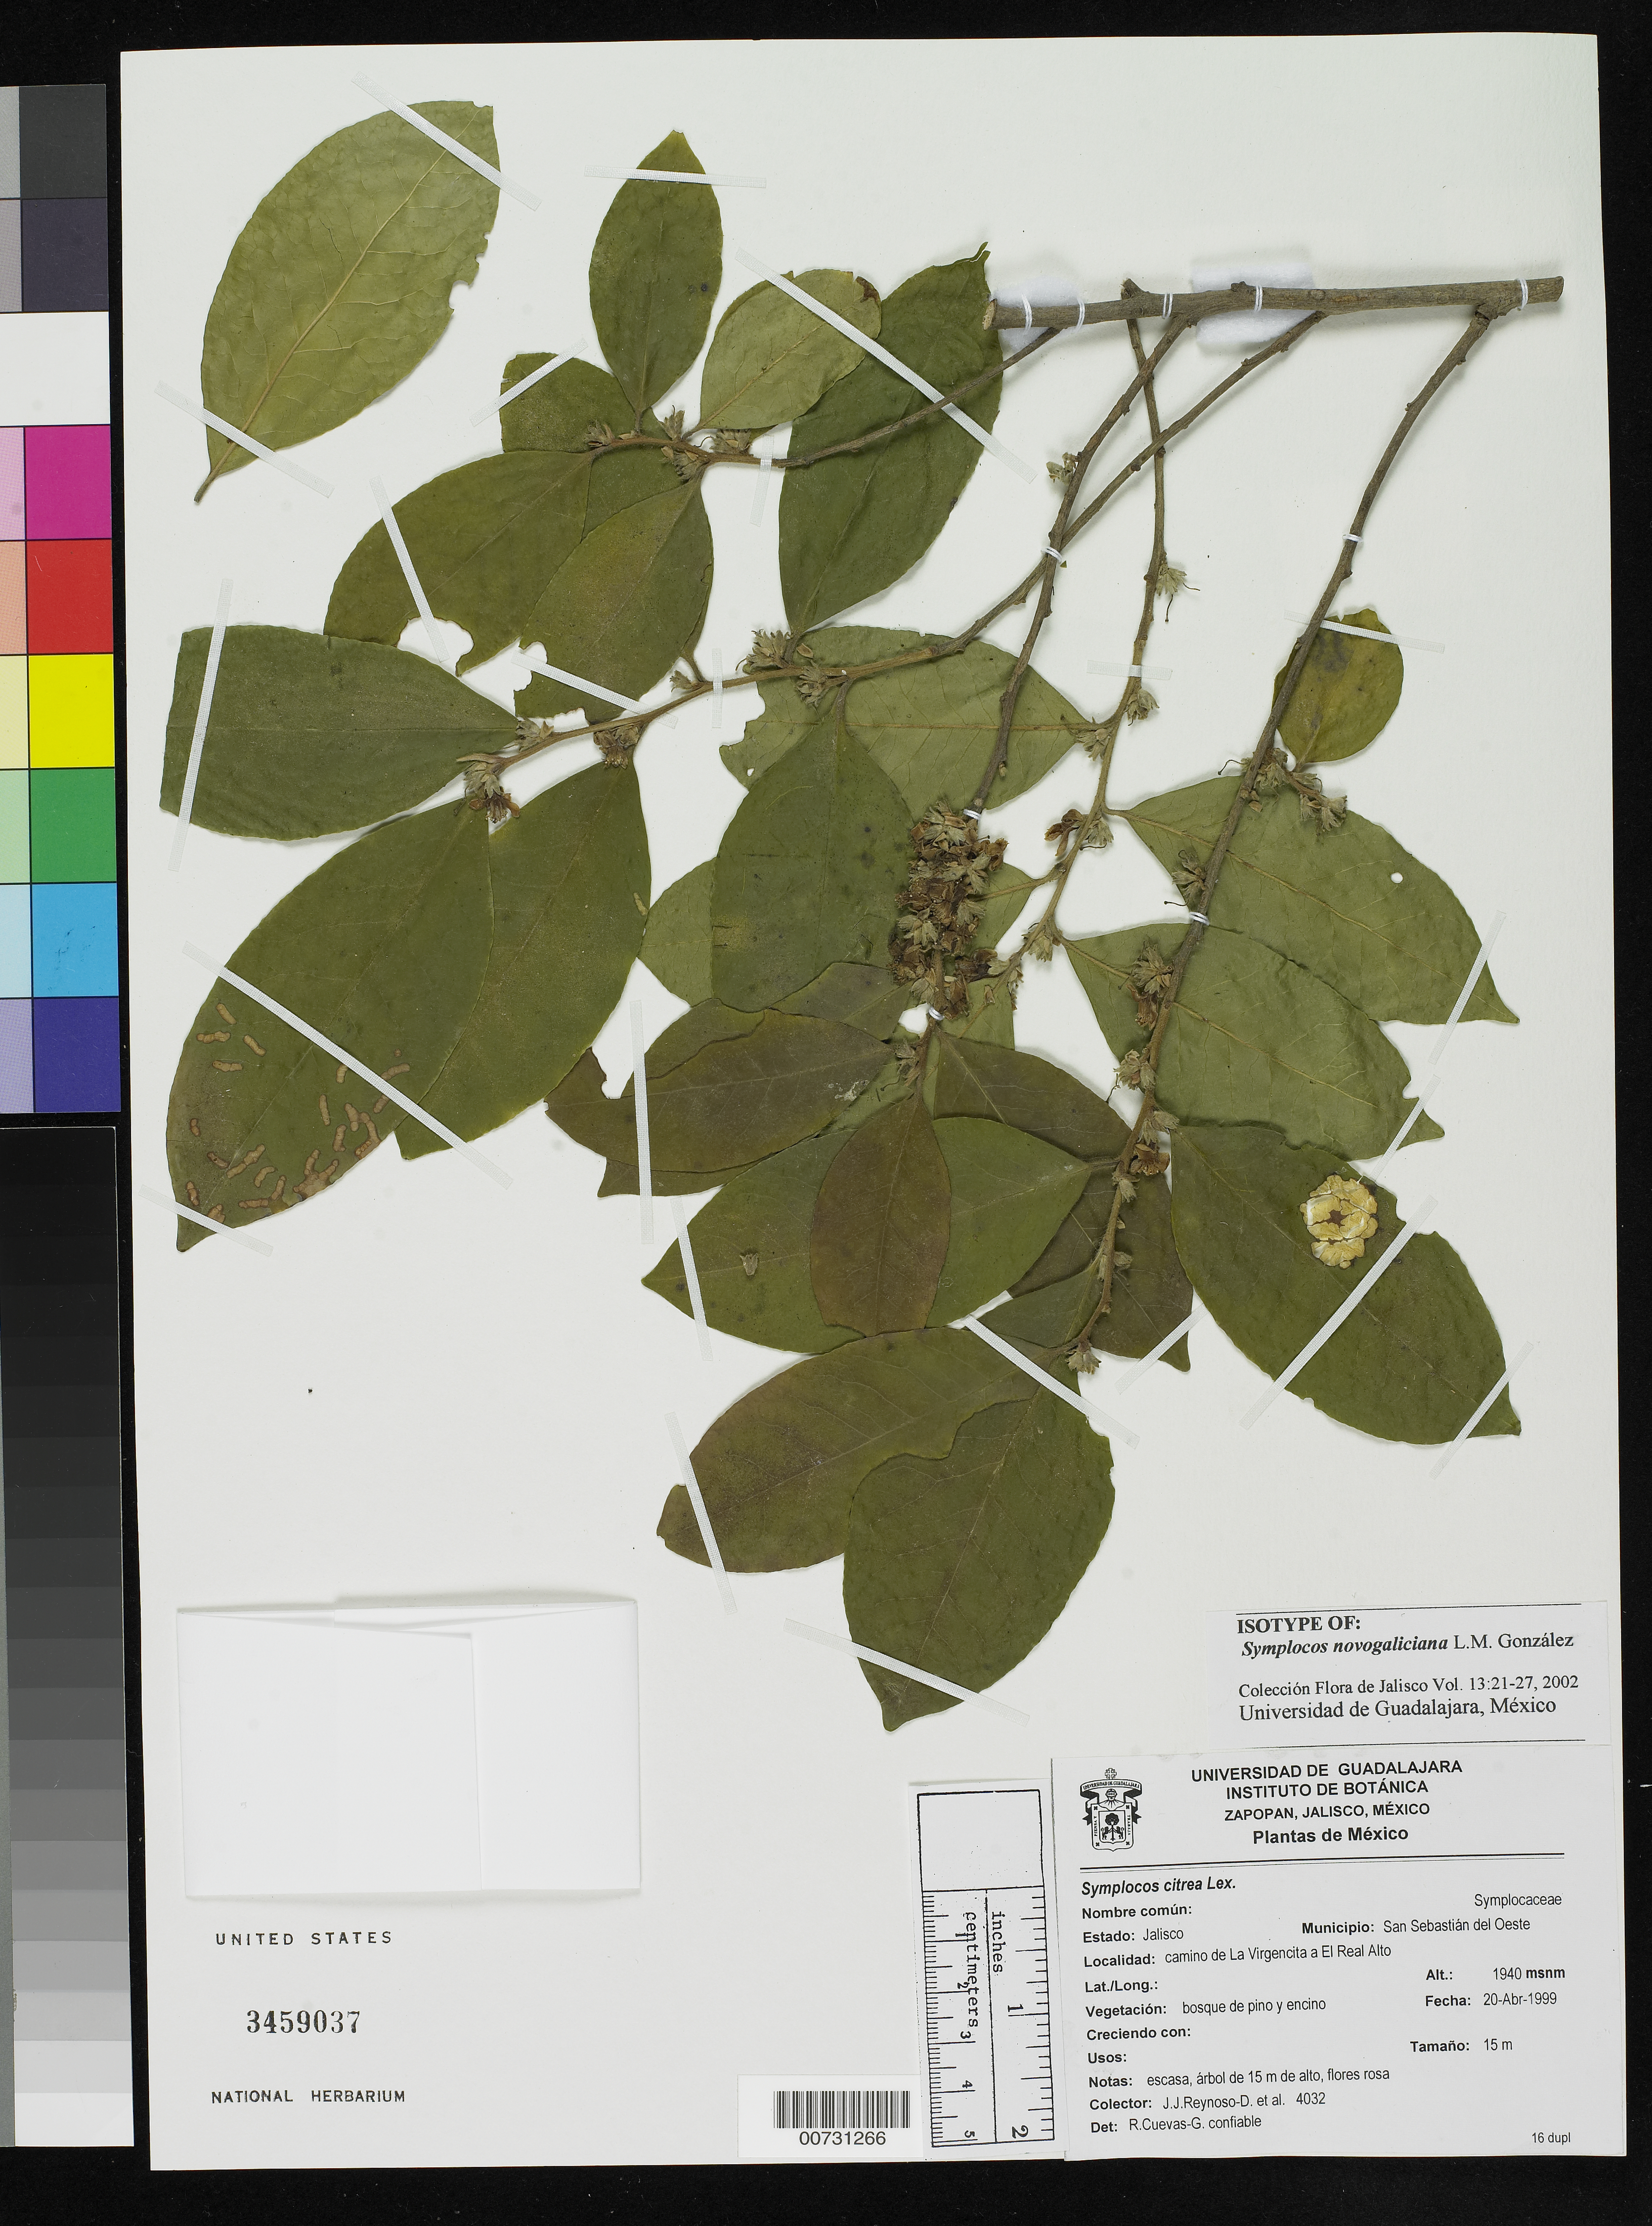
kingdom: Plantae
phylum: Tracheophyta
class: Magnoliopsida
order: Ericales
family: Symplocaceae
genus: Symplocos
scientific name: Symplocos novogaliciana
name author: González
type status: Isotype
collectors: J. Reynoso-D. & et al.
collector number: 4032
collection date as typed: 20 Apr 1999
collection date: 1999-04-20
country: Mexico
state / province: Jalisco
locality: Municipio San Sebastián del Oeste, camino de La Virgencita a El Real Alto.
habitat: Bosque de pino y encino.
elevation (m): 1940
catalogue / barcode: US 3459037